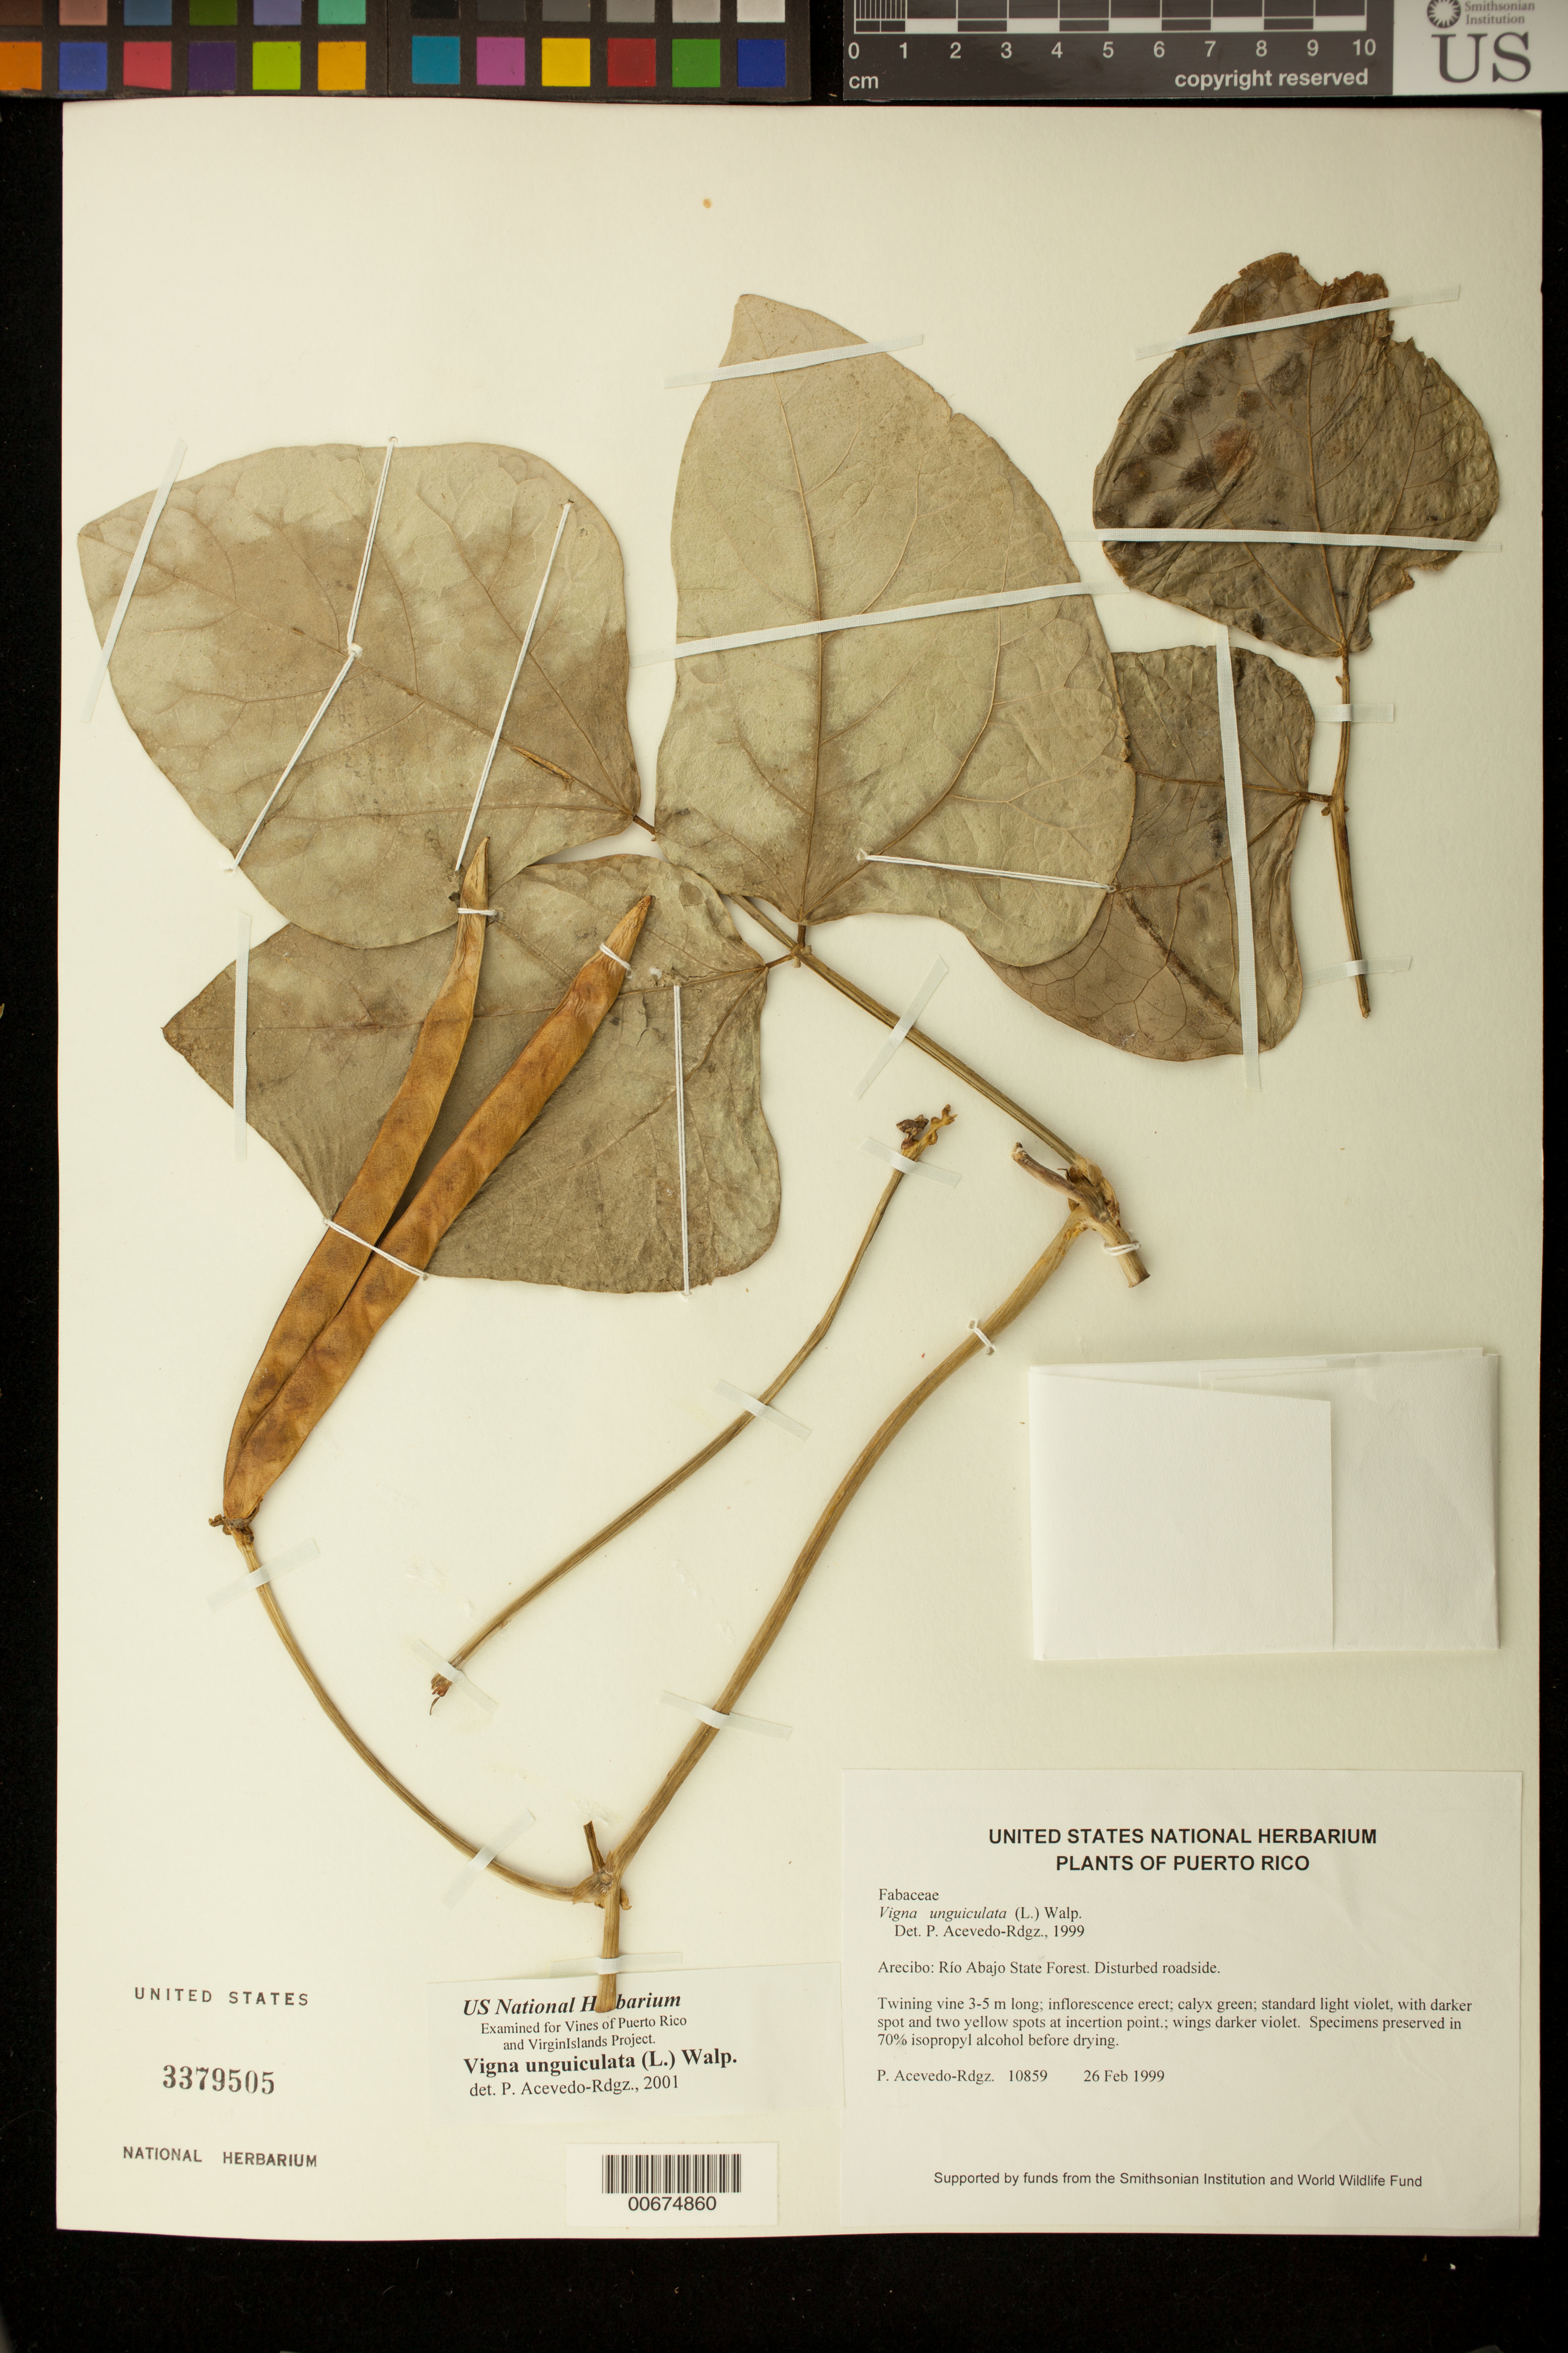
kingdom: Plantae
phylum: Tracheophyta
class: Magnoliopsida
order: Fabales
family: Fabaceae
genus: Vigna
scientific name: Vigna unguiculata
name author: (L.) Walp.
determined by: Acevedo-Rodríguez, P., (BOT), Smithsonian Institution - National Museum of Natural History (UNITED STATES)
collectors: P. Acevedo-Rodr.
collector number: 10859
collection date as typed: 26 Feb 1999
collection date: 1999-02-26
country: Puerto Rico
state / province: Arecibo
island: Puerto Rico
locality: Arecibo; Río Abajo State Forest.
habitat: Disturbed roadside.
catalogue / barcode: US 3379505